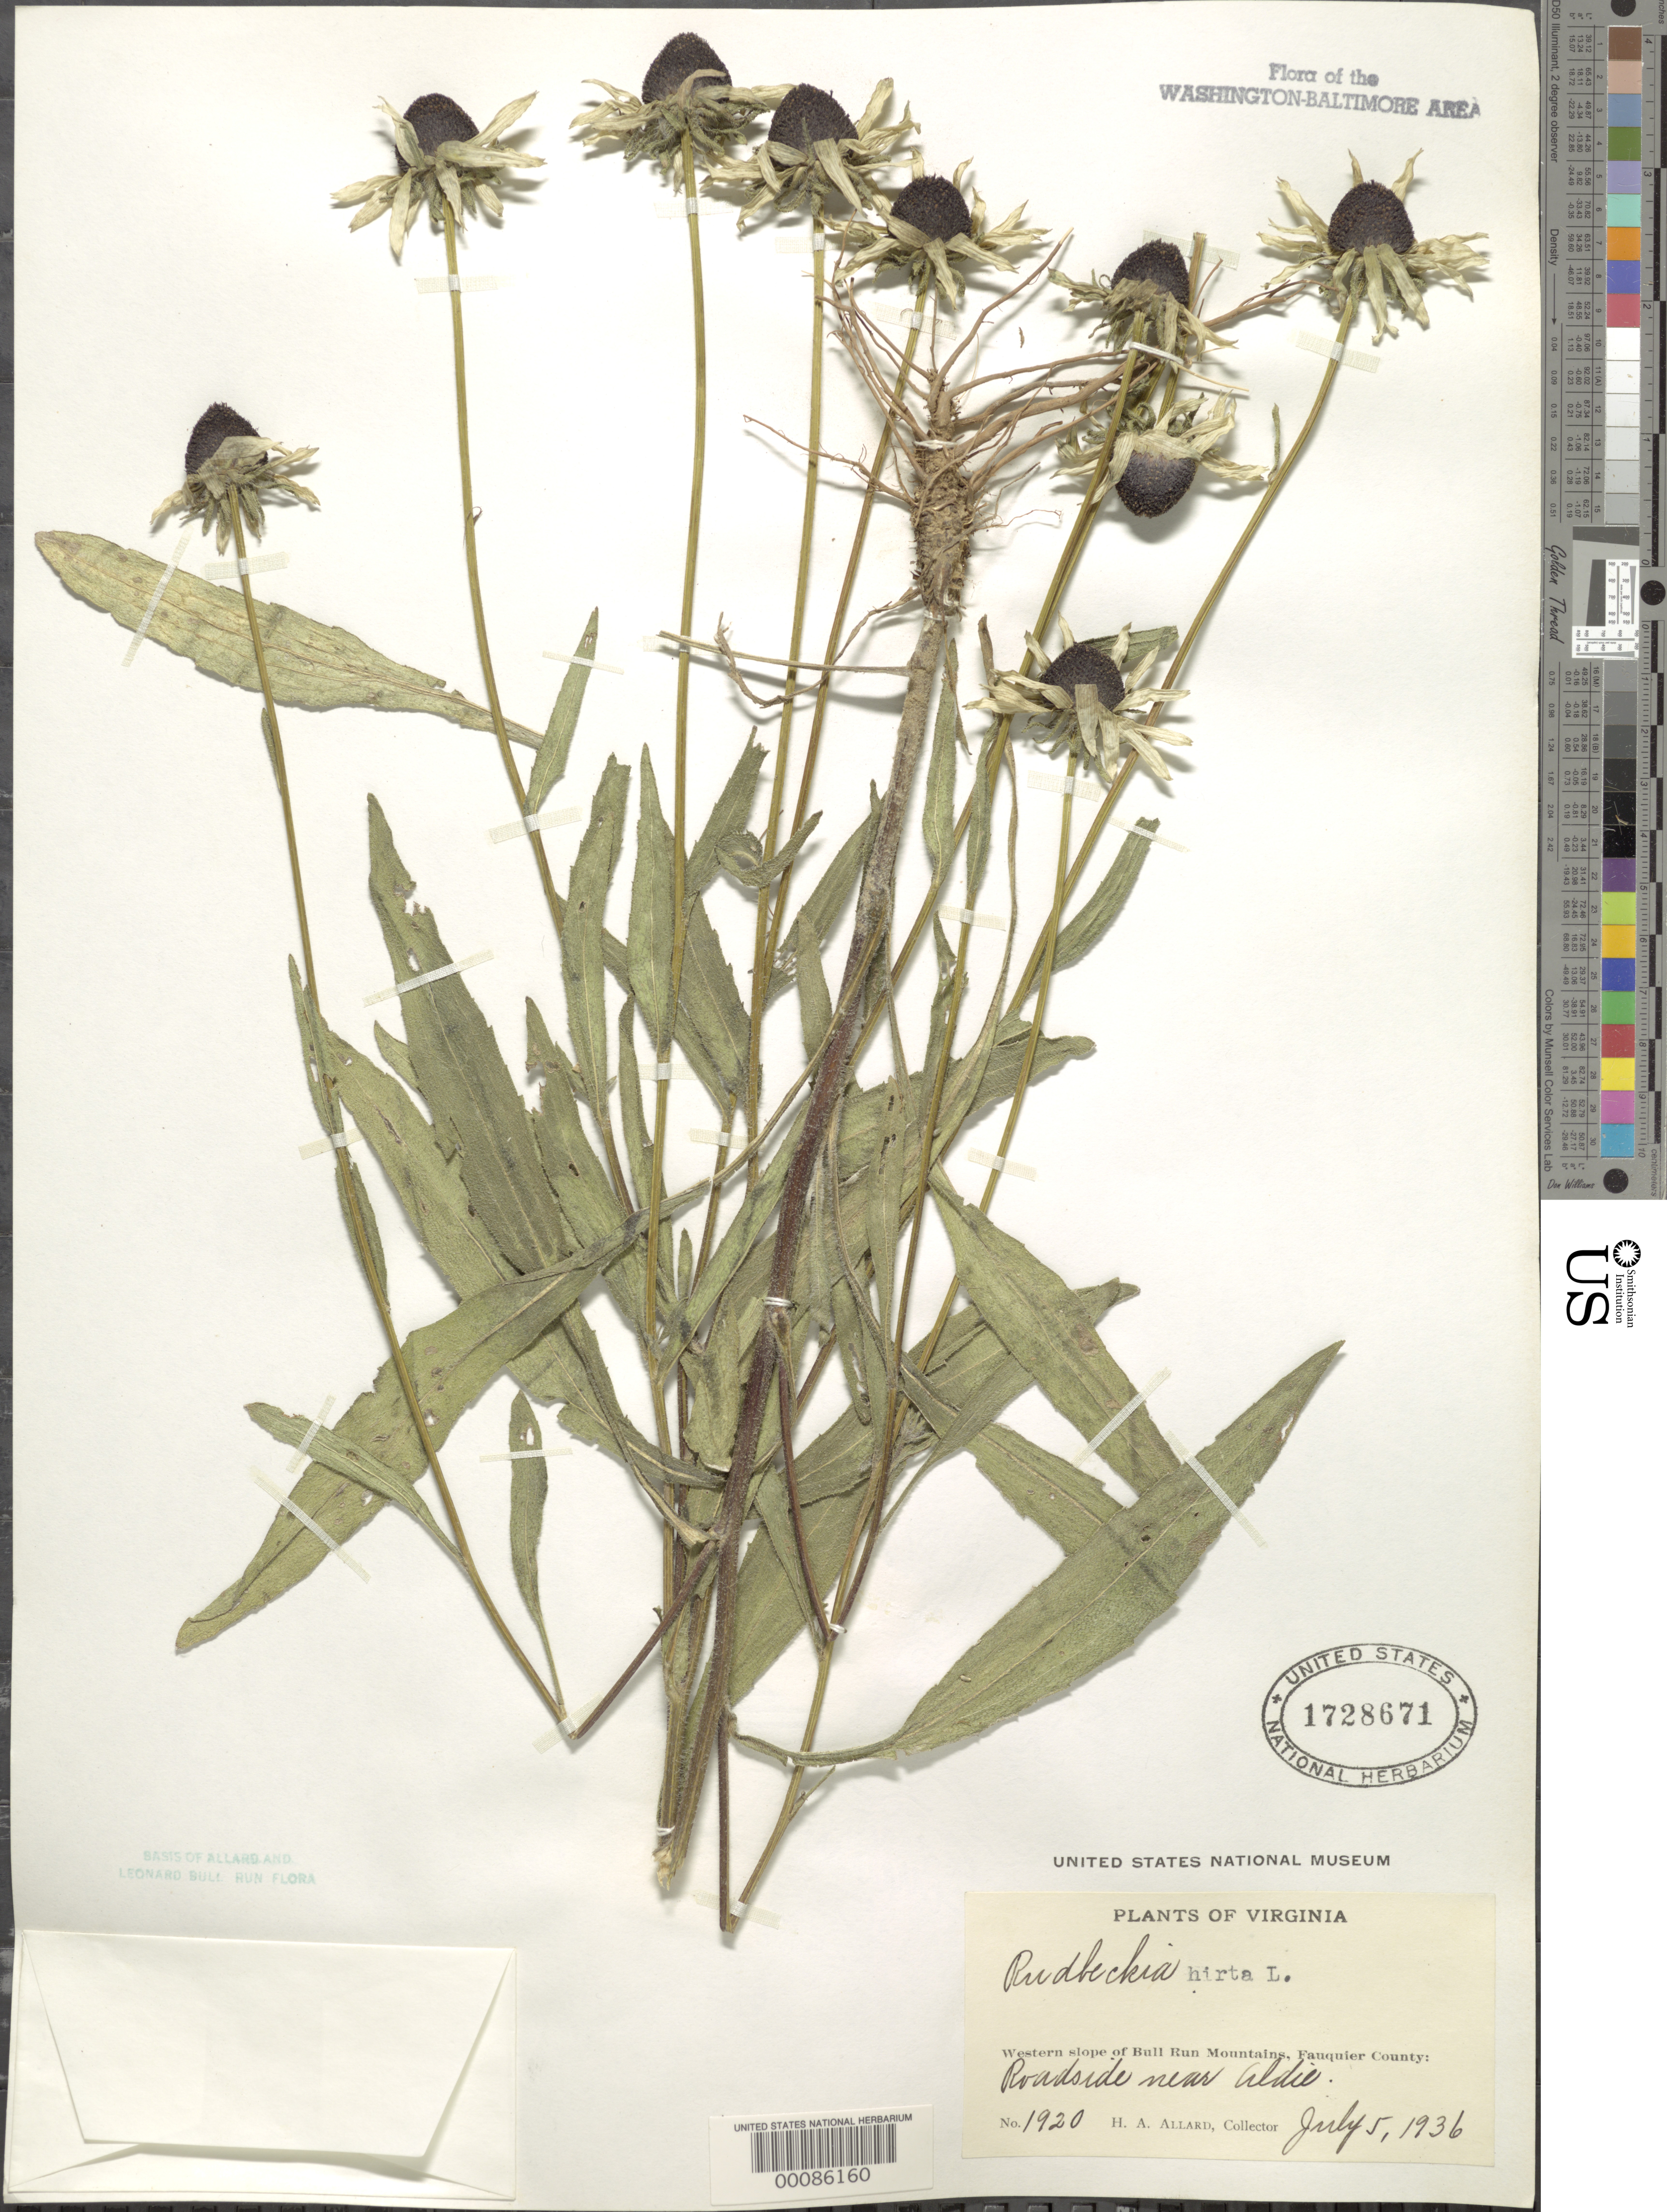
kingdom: Plantae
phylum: Tracheophyta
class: Magnoliopsida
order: Asterales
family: Asteraceae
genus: Rudbeckia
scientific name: Rudbeckia hirta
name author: L.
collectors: H. A. Allard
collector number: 1920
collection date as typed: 05 Jul 1936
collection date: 1936-07-05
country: United States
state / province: Virginia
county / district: Fauquier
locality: Near Aldie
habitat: Roadside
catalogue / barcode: US 1728671